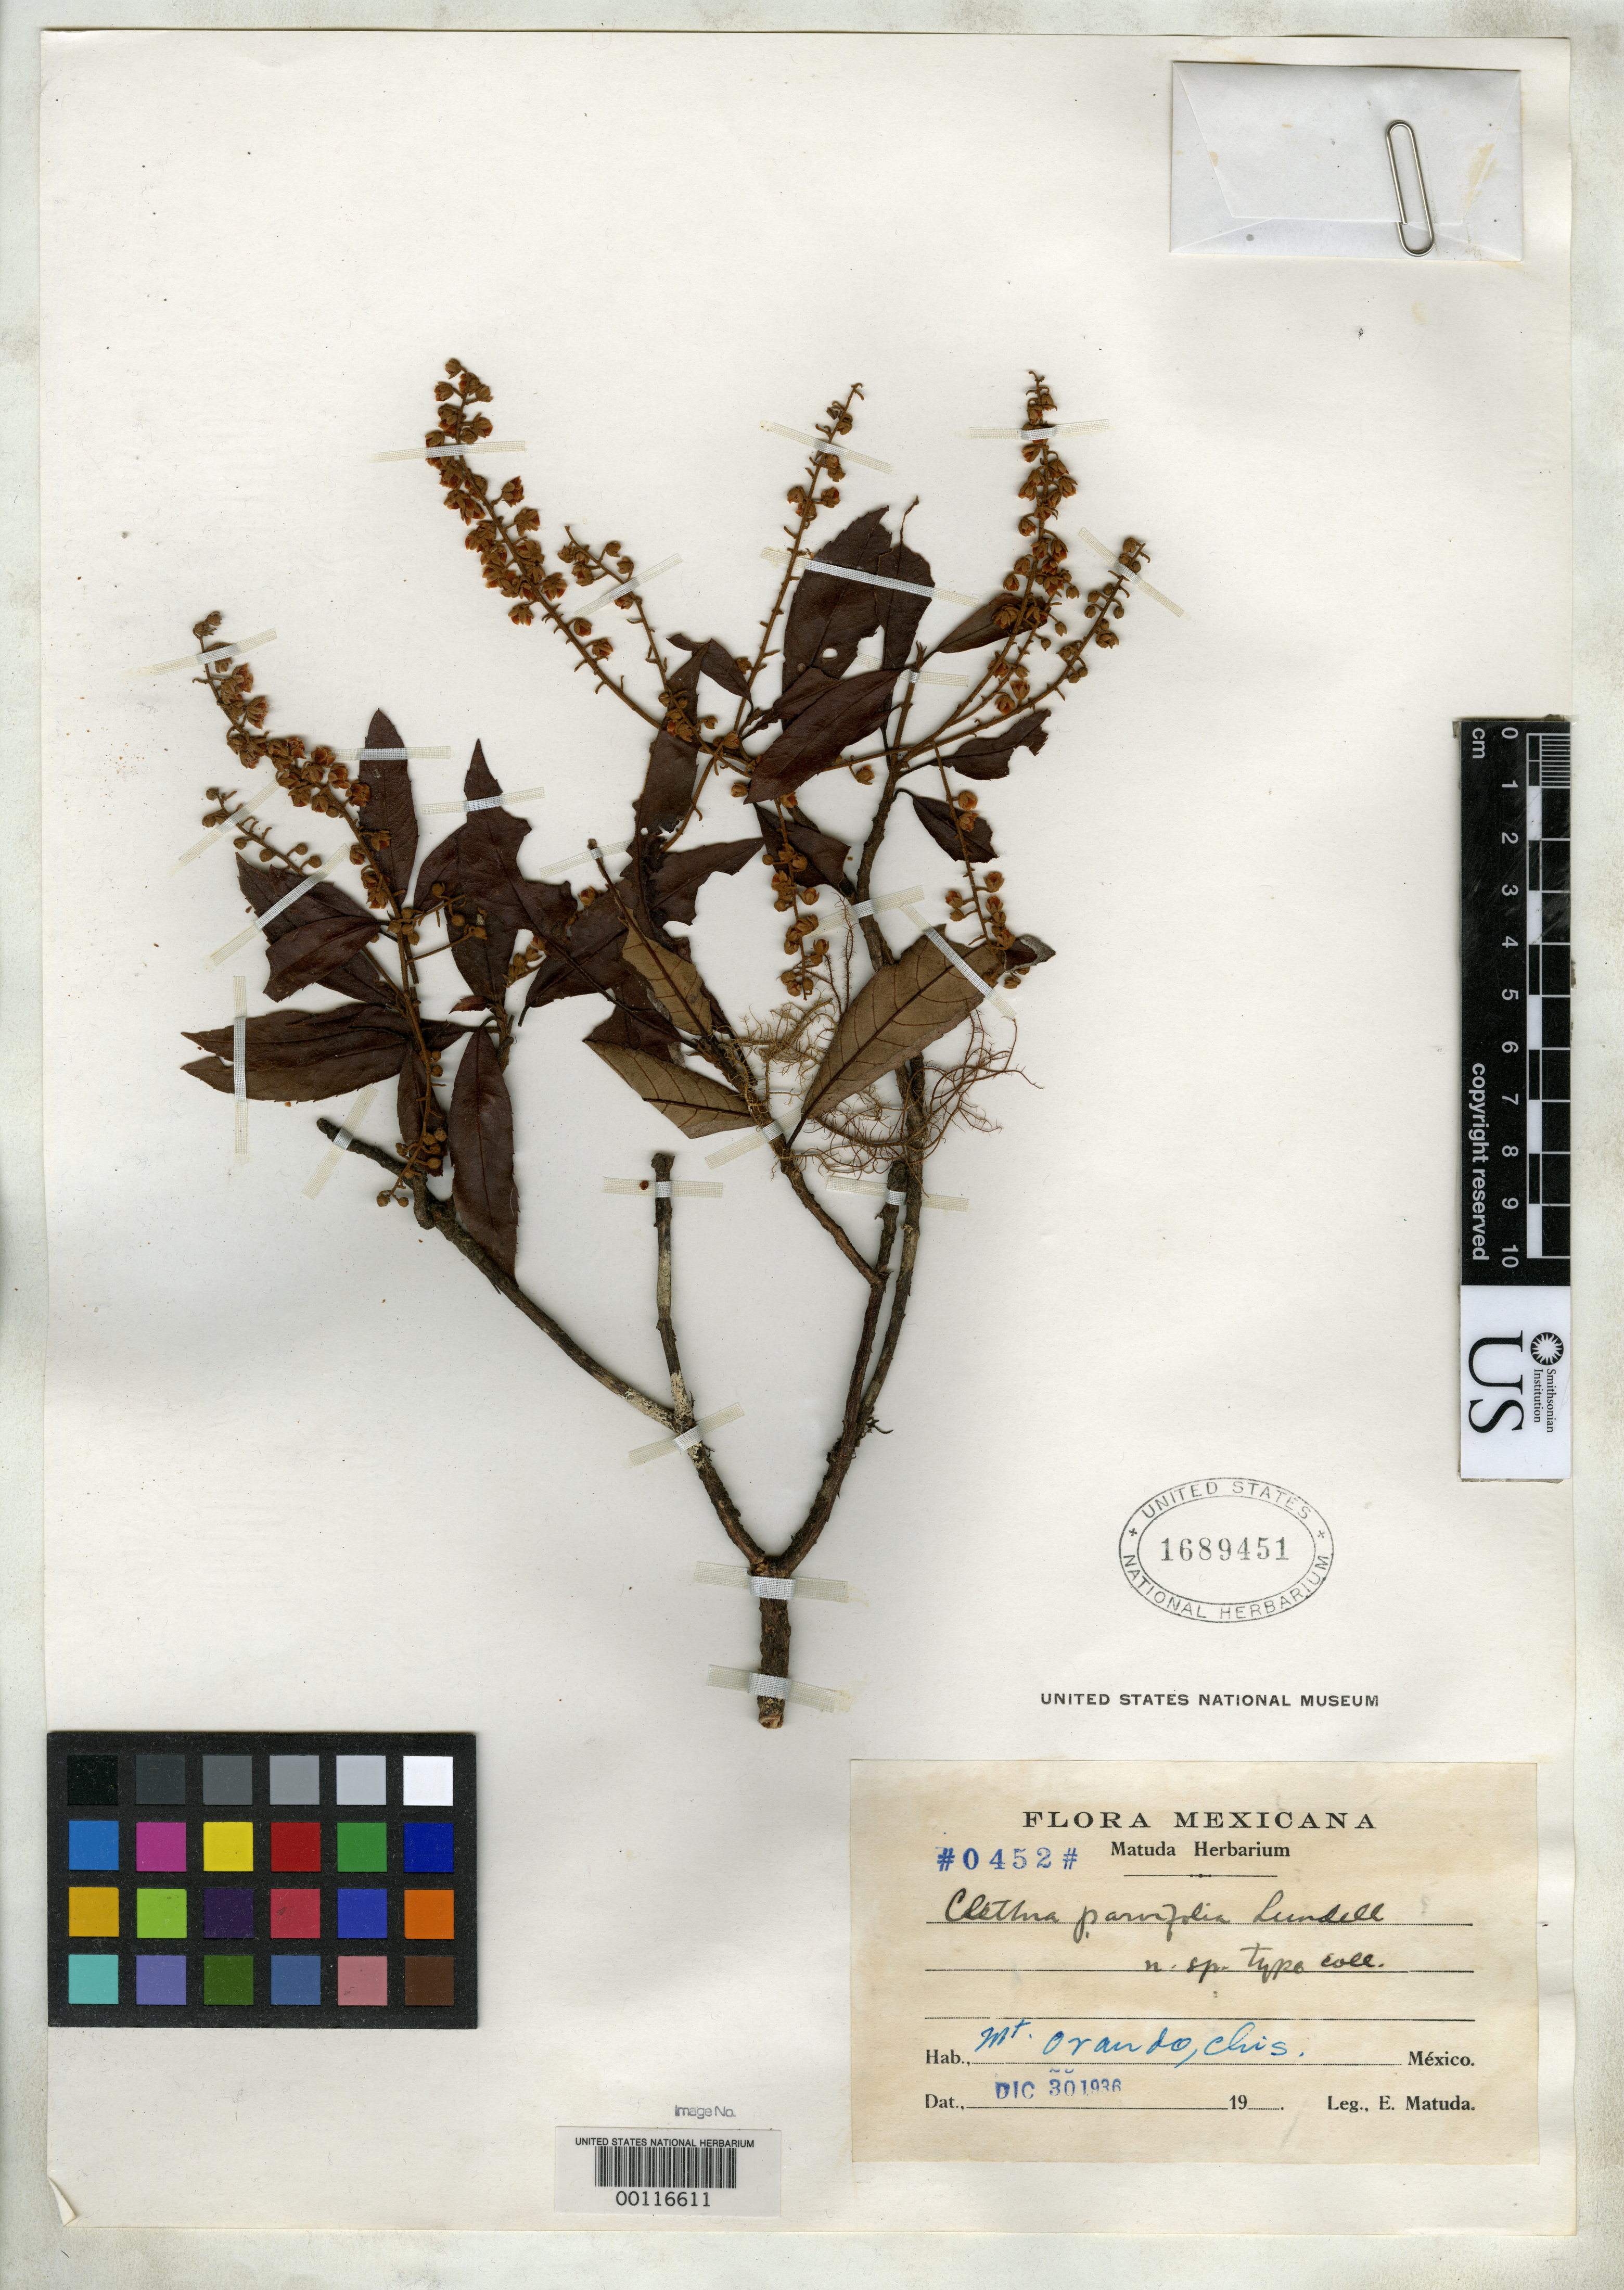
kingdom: Plantae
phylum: Tracheophyta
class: Magnoliopsida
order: Ericales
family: Clethraceae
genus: Clethra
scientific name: Clethra parvifolia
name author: Lundell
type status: Type Collection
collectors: E. Matuda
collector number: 452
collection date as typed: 30 Dec 1936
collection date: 1936-12-30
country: Mexico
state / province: Chiapas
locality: Mt. Orando.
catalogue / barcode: US 1689451